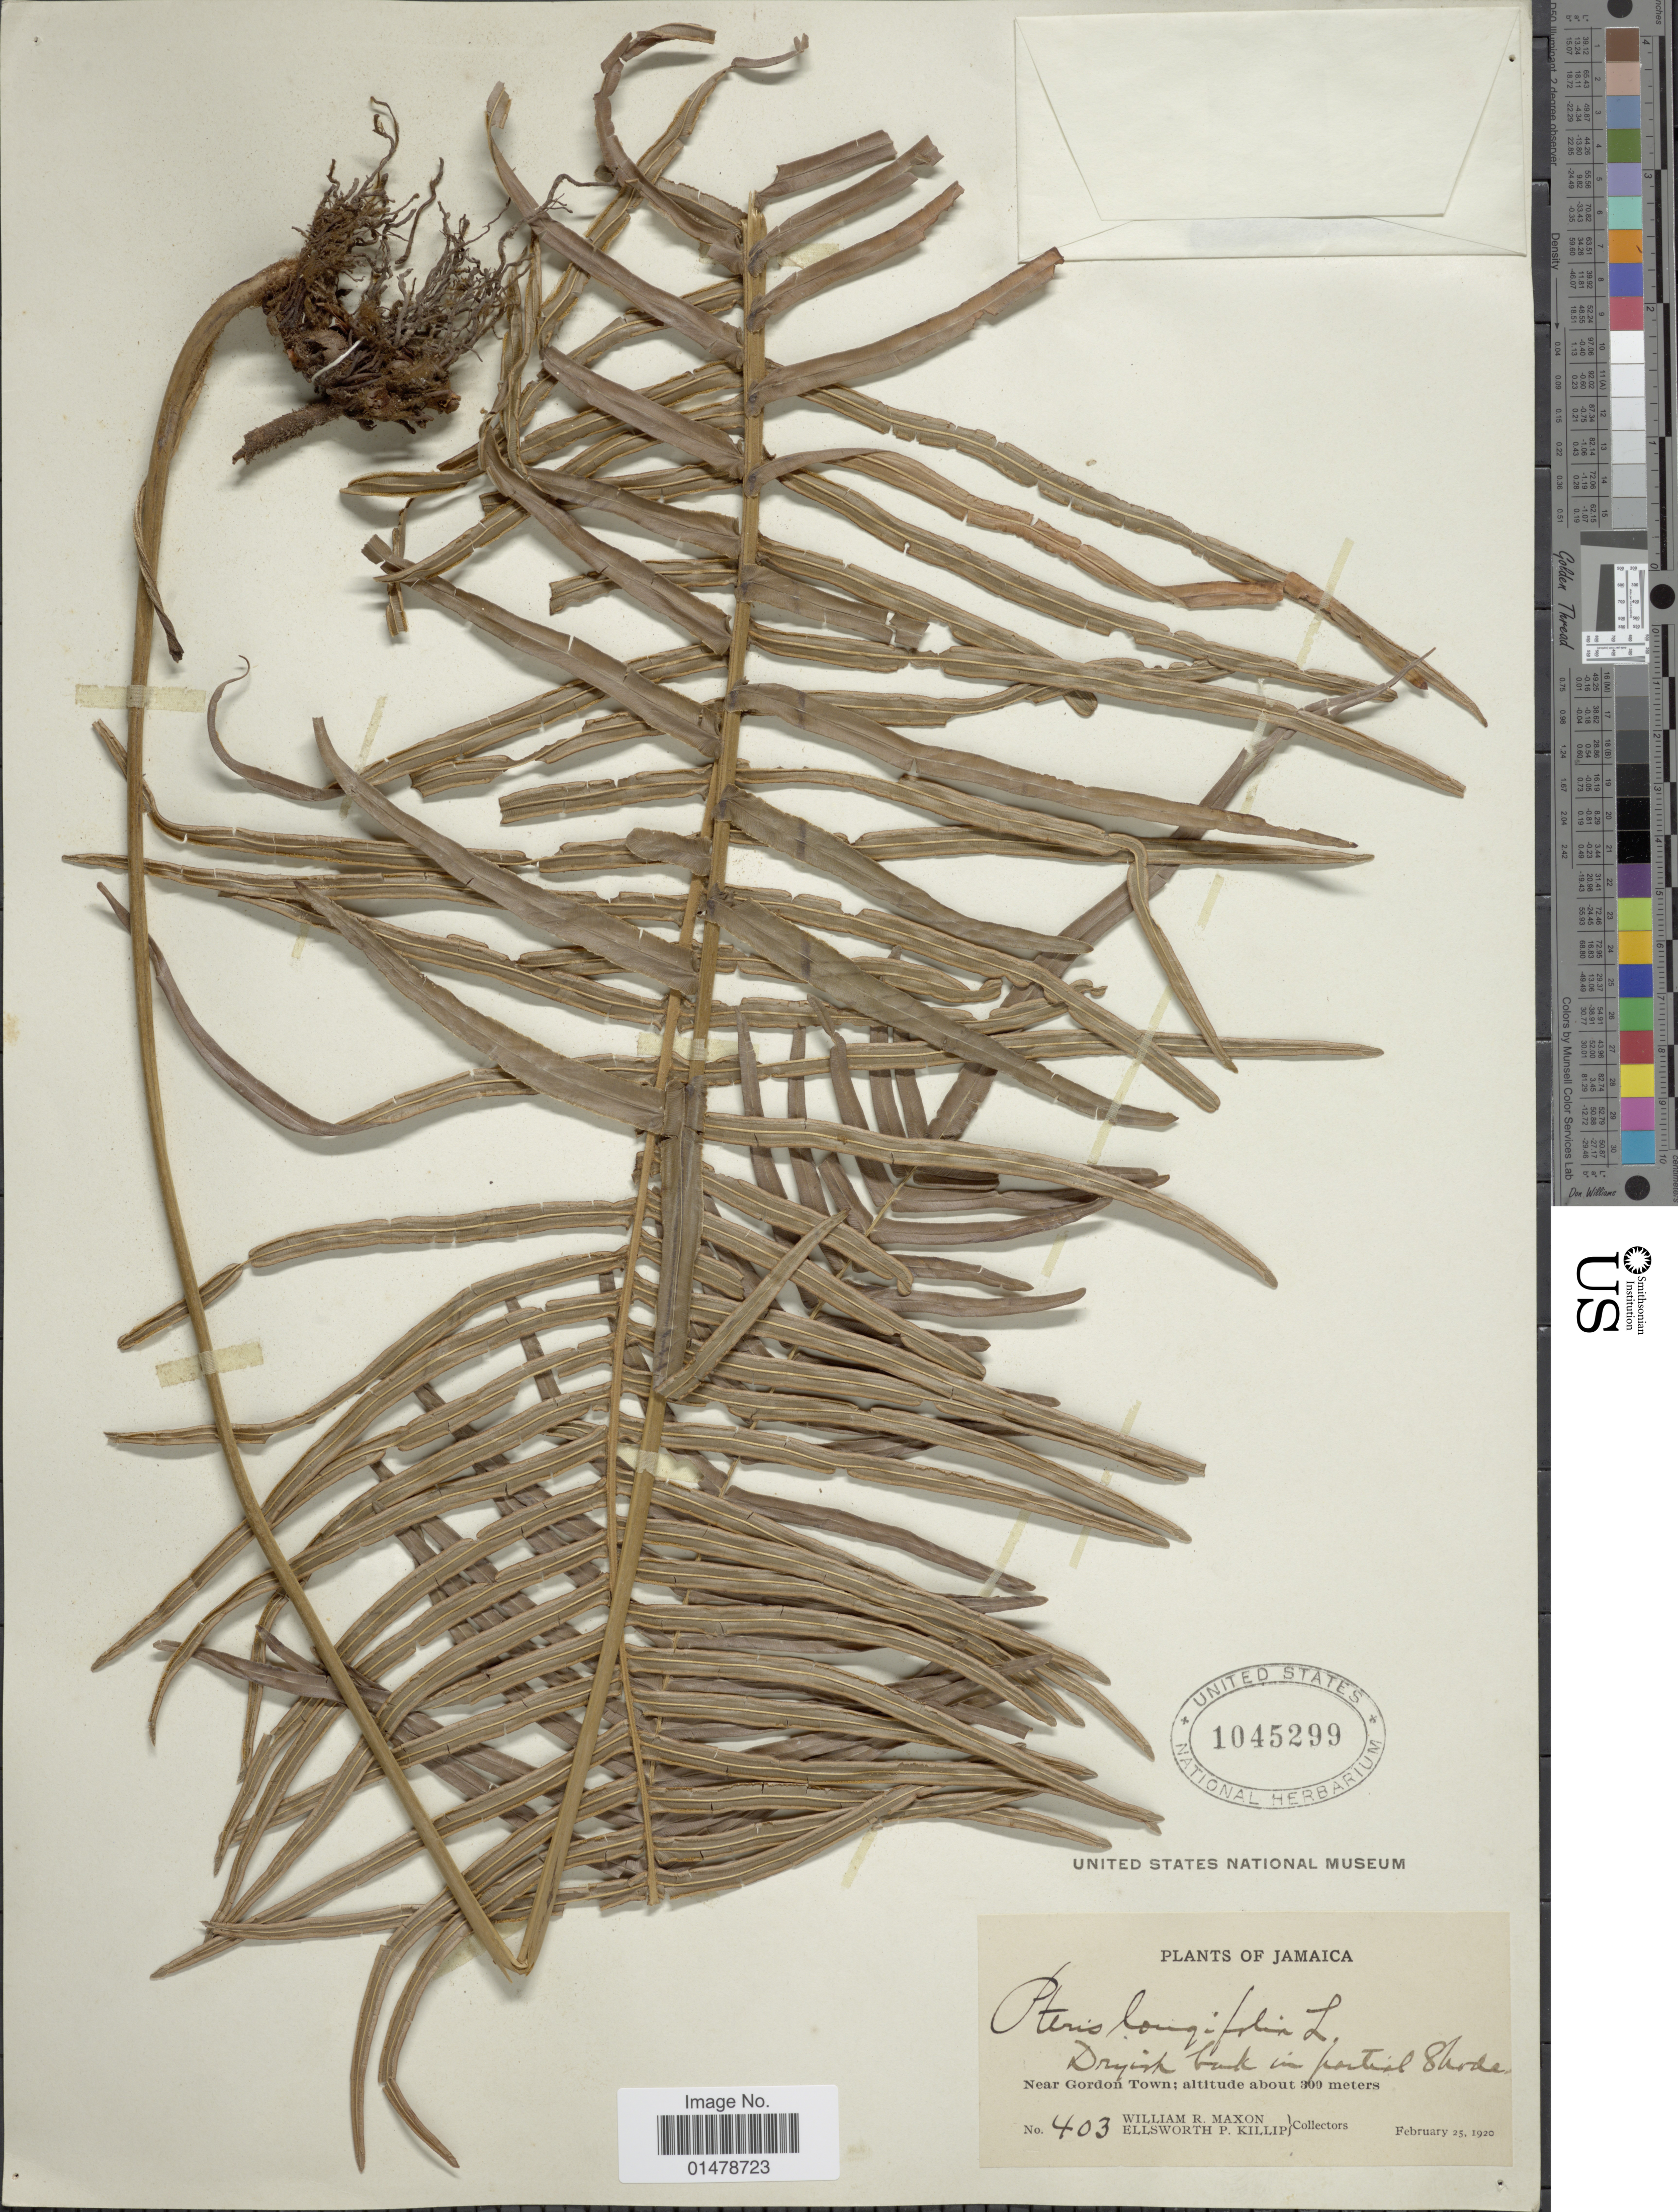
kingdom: Plantae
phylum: Tracheophyta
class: Polypodiopsida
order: Polypodiales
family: Pteridaceae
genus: Pteris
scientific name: Pteris longifolia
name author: L.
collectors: W. R. Maxon & E. P. Killip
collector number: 403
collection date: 1920-02-25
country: Jamaica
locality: Near Gordon Town.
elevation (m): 300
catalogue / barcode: US 1045299